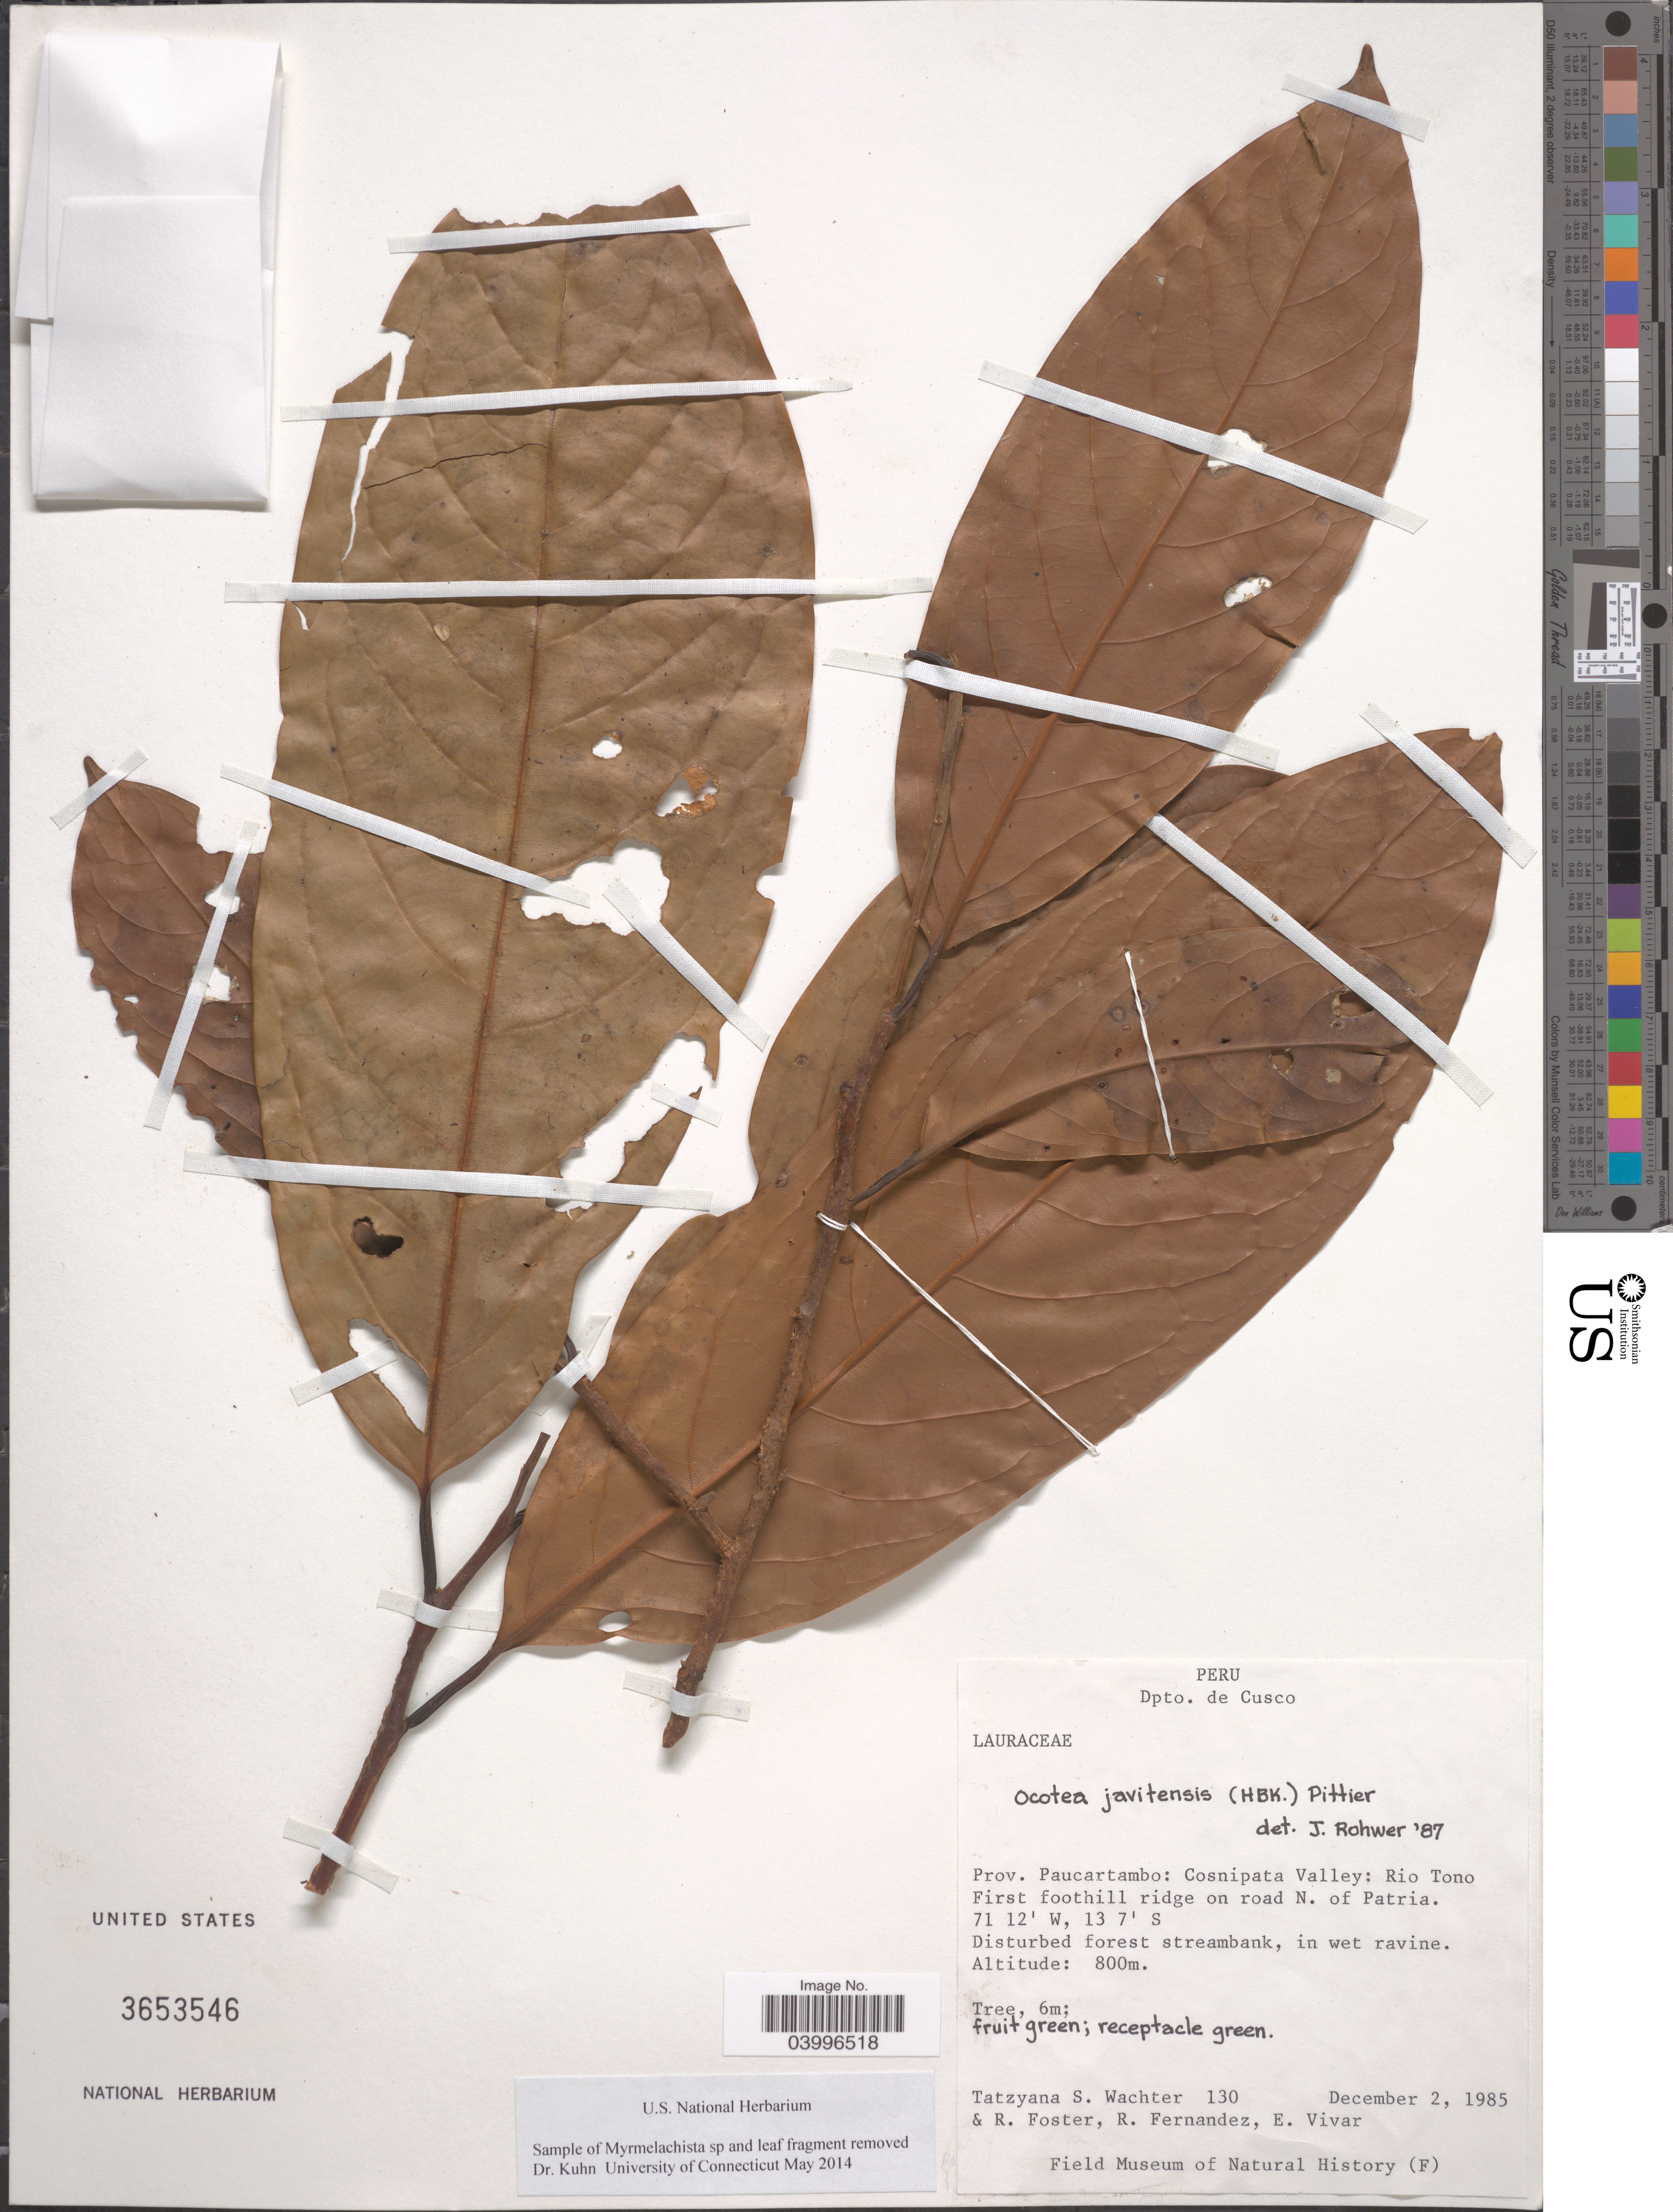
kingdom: Plantae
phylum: Tracheophyta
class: Magnoliopsida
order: Laurales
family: Lauraceae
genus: Ocotea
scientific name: Ocotea javitensis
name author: (Kunth) Pittier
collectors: T. Wachter, R. Foster, R. Fernandez & E. Vivar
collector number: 130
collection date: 1985-12-02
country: Peru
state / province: Cusco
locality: Dpto. de Cusco. Prov. Paucartambo: Cosnipata Valley: Rio Tono. First foothill ridge on road N. of Patria.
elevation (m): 800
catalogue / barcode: US 3653546